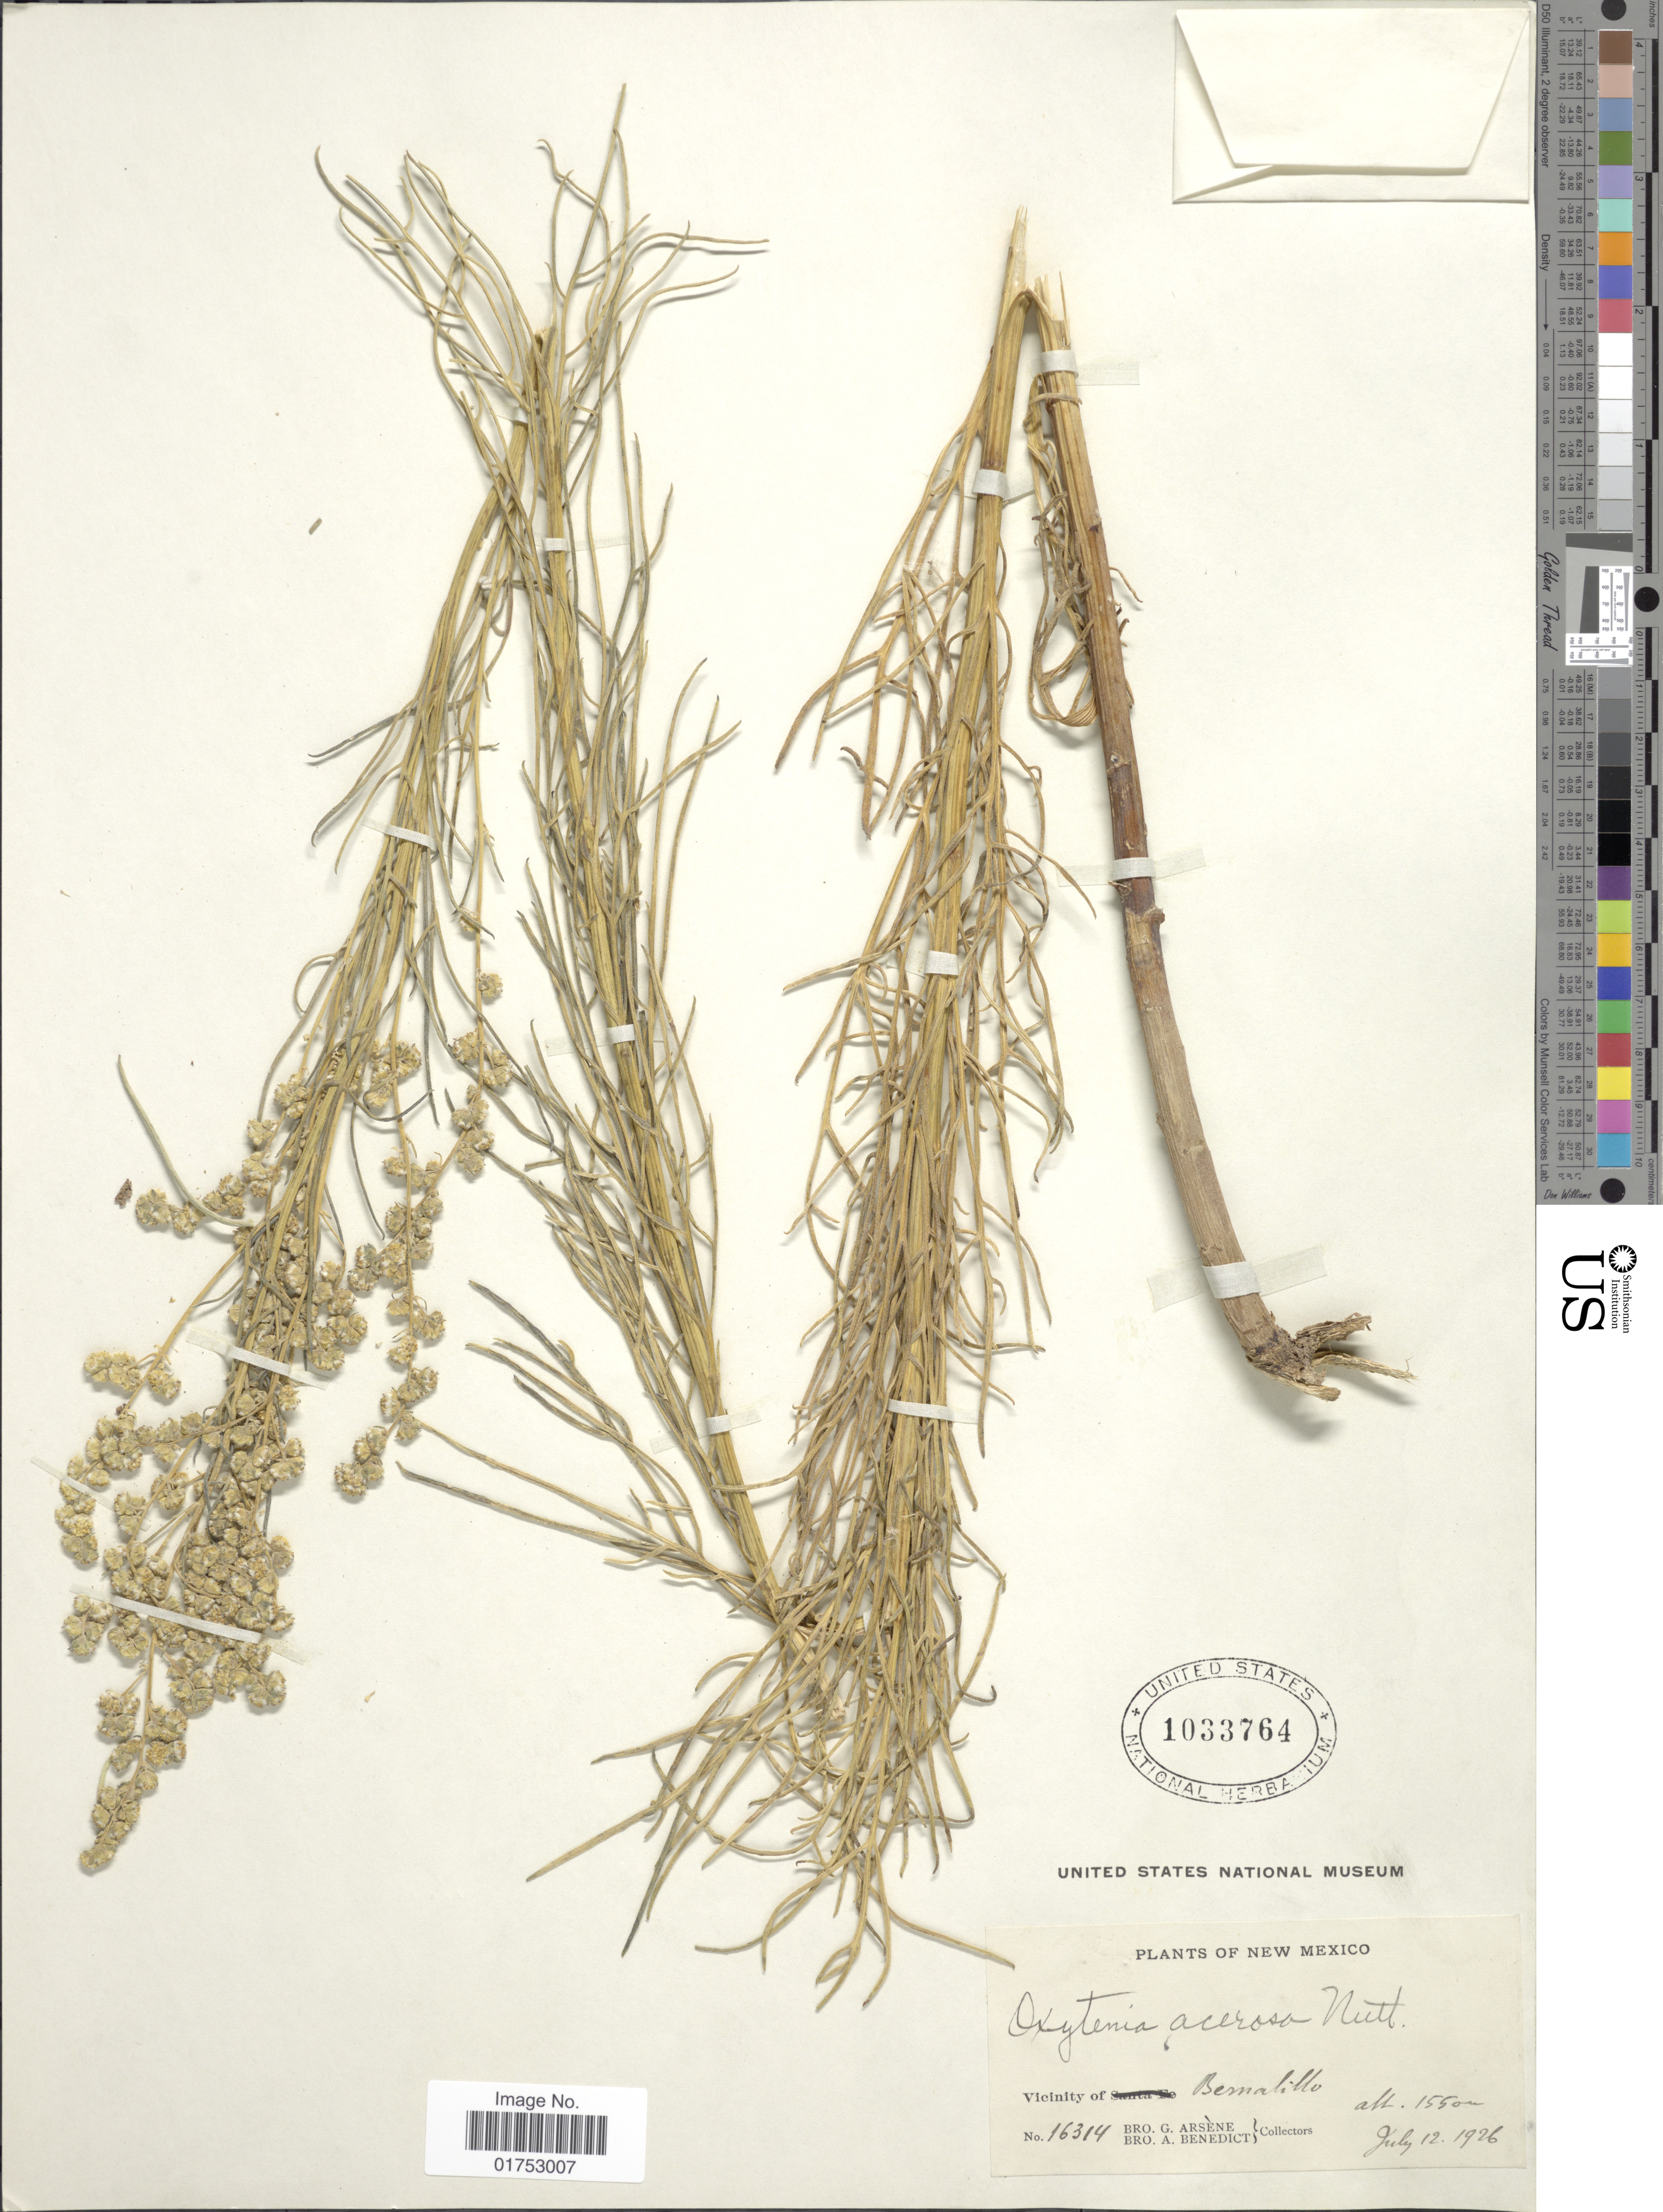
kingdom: Plantae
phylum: Tracheophyta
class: Magnoliopsida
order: Asterales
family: Asteraceae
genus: Oxytenia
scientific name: Oxytenia acerosa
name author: Nutt.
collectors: Bro. G. Arsène & Bro. A. Benedict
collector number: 16314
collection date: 1926-07-12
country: United States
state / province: New Mexico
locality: Vicinity of Bernalillo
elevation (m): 1550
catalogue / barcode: US 1033764